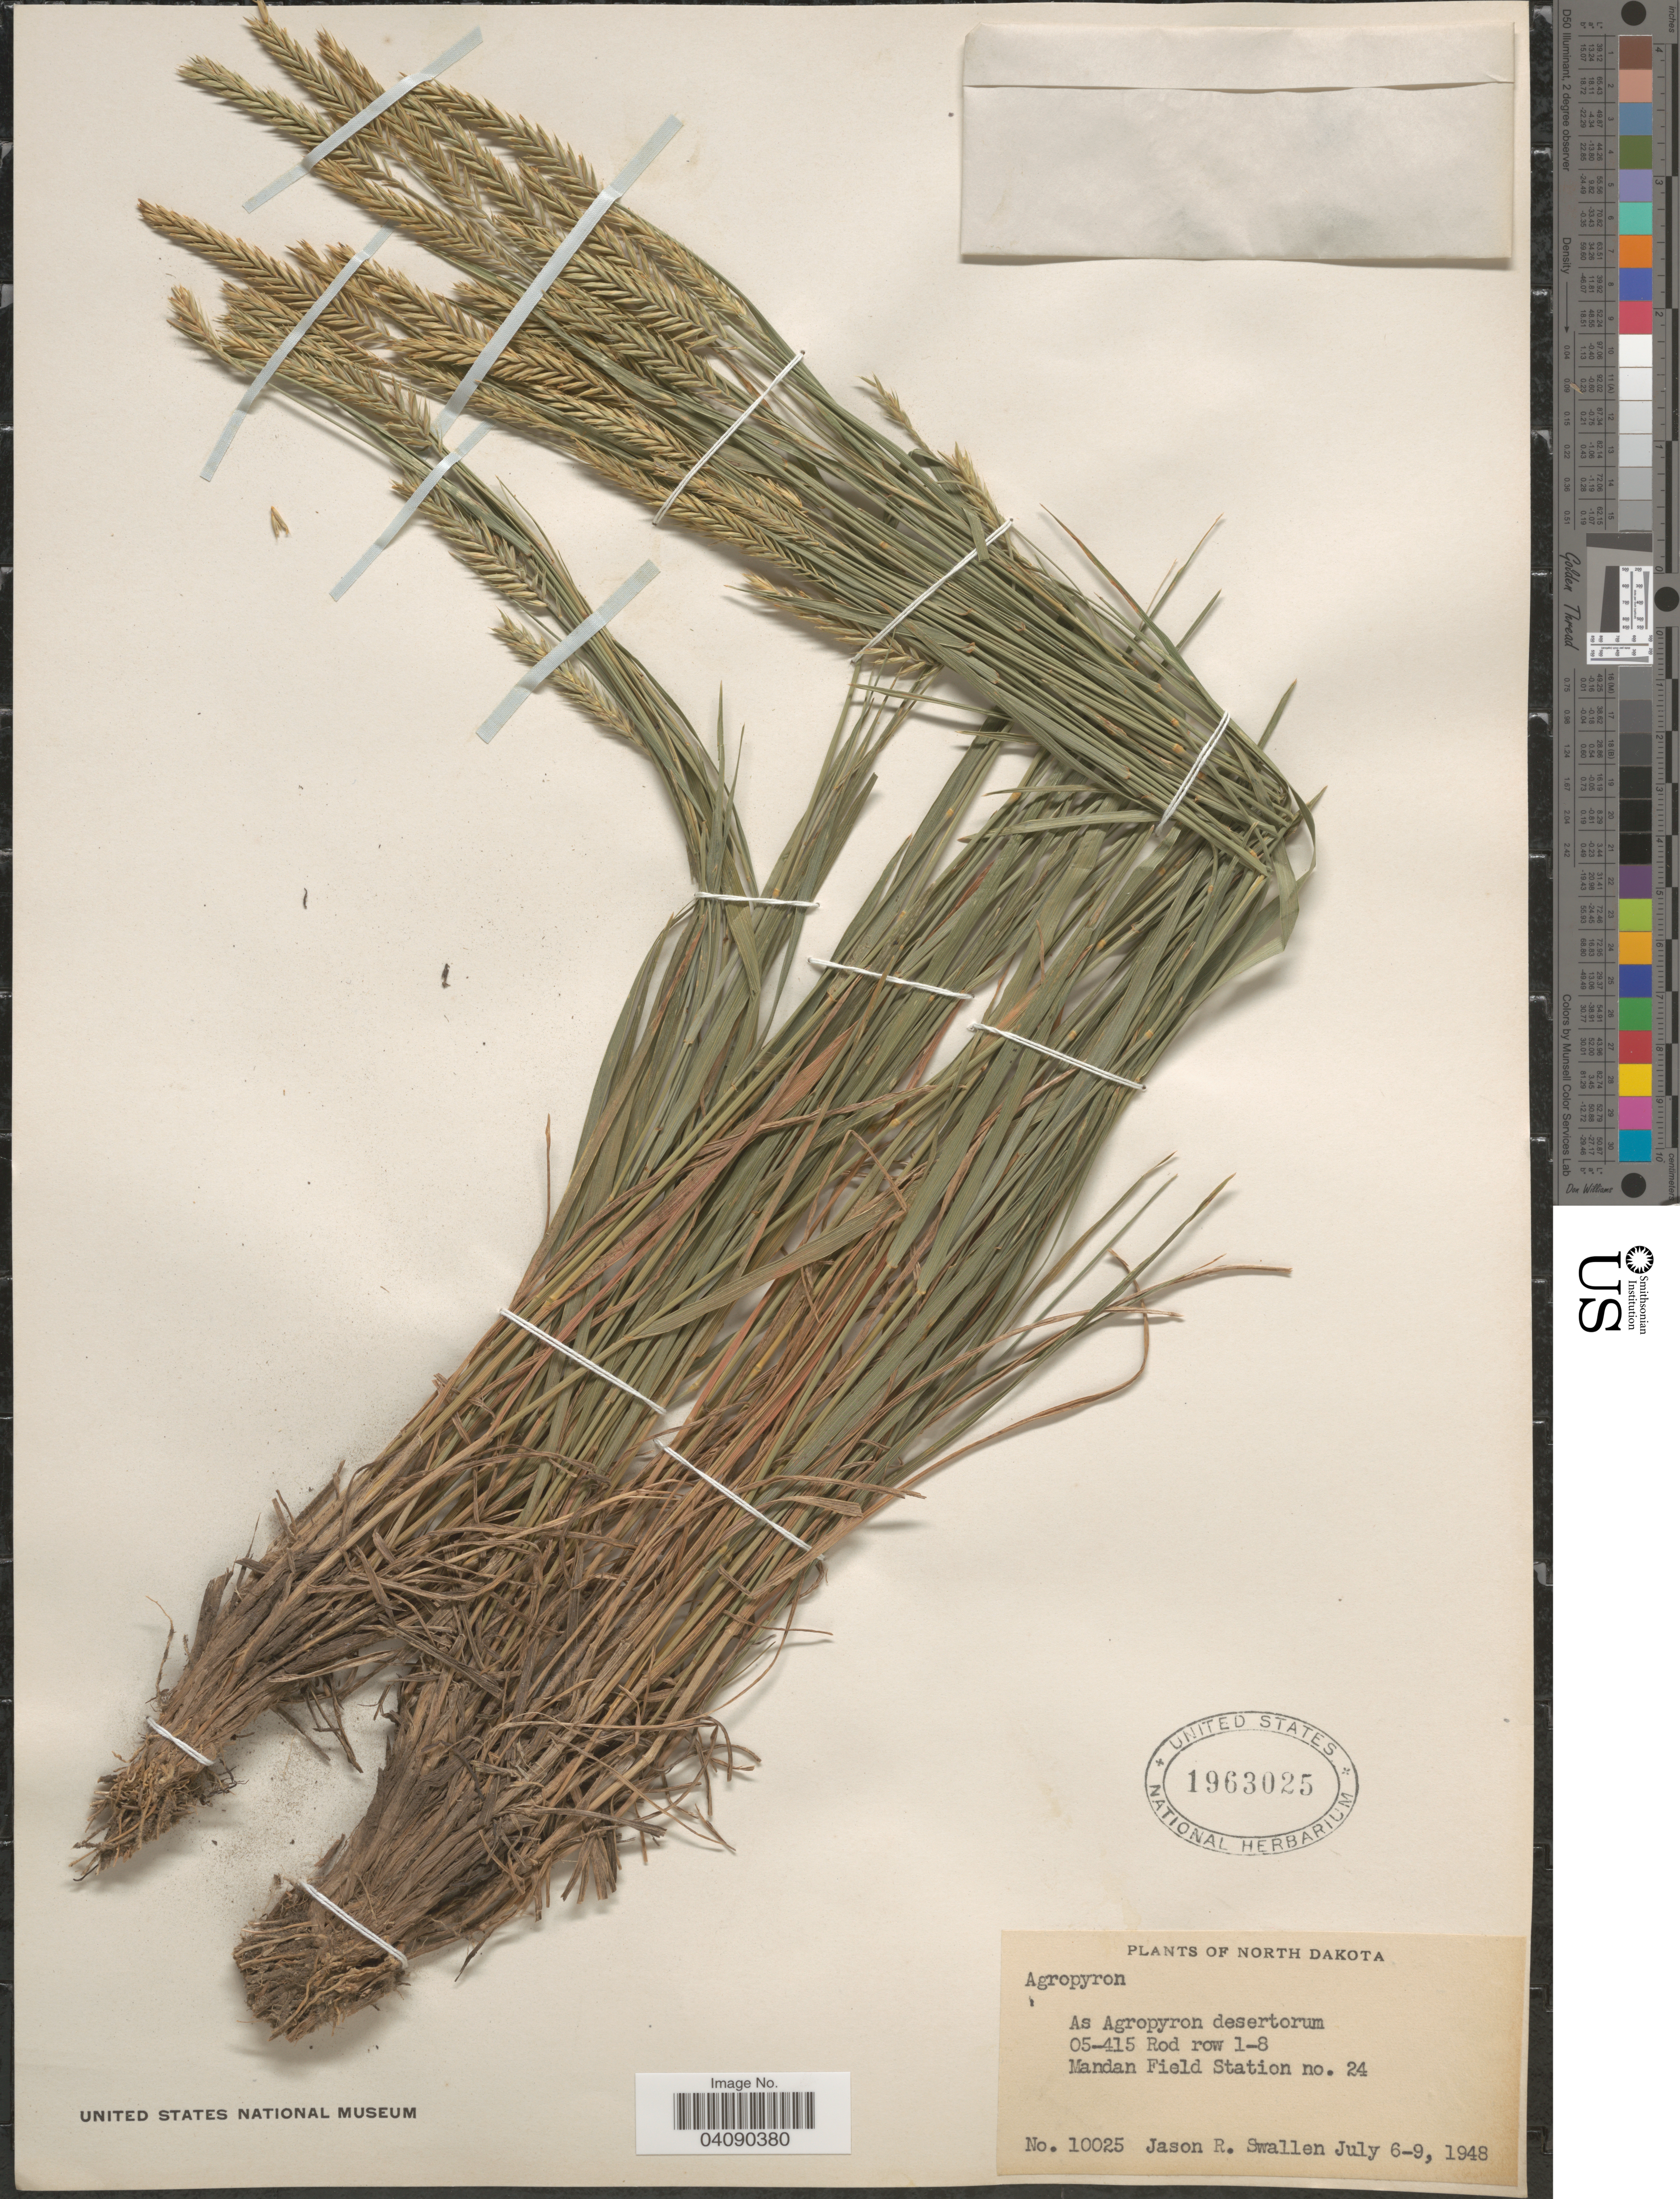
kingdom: Plantae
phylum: Tracheophyta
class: Liliopsida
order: Poales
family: Poaceae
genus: Agropyron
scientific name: Agropyron desertorum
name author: (Fisch. ex Link) Schult.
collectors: J. R. Swallen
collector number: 10025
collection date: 1948-07-06/1948-07-09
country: United States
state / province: North Dakota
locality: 05-415 Rod row 1-8. Mandan Field Station no. 24.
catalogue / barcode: US 1963025